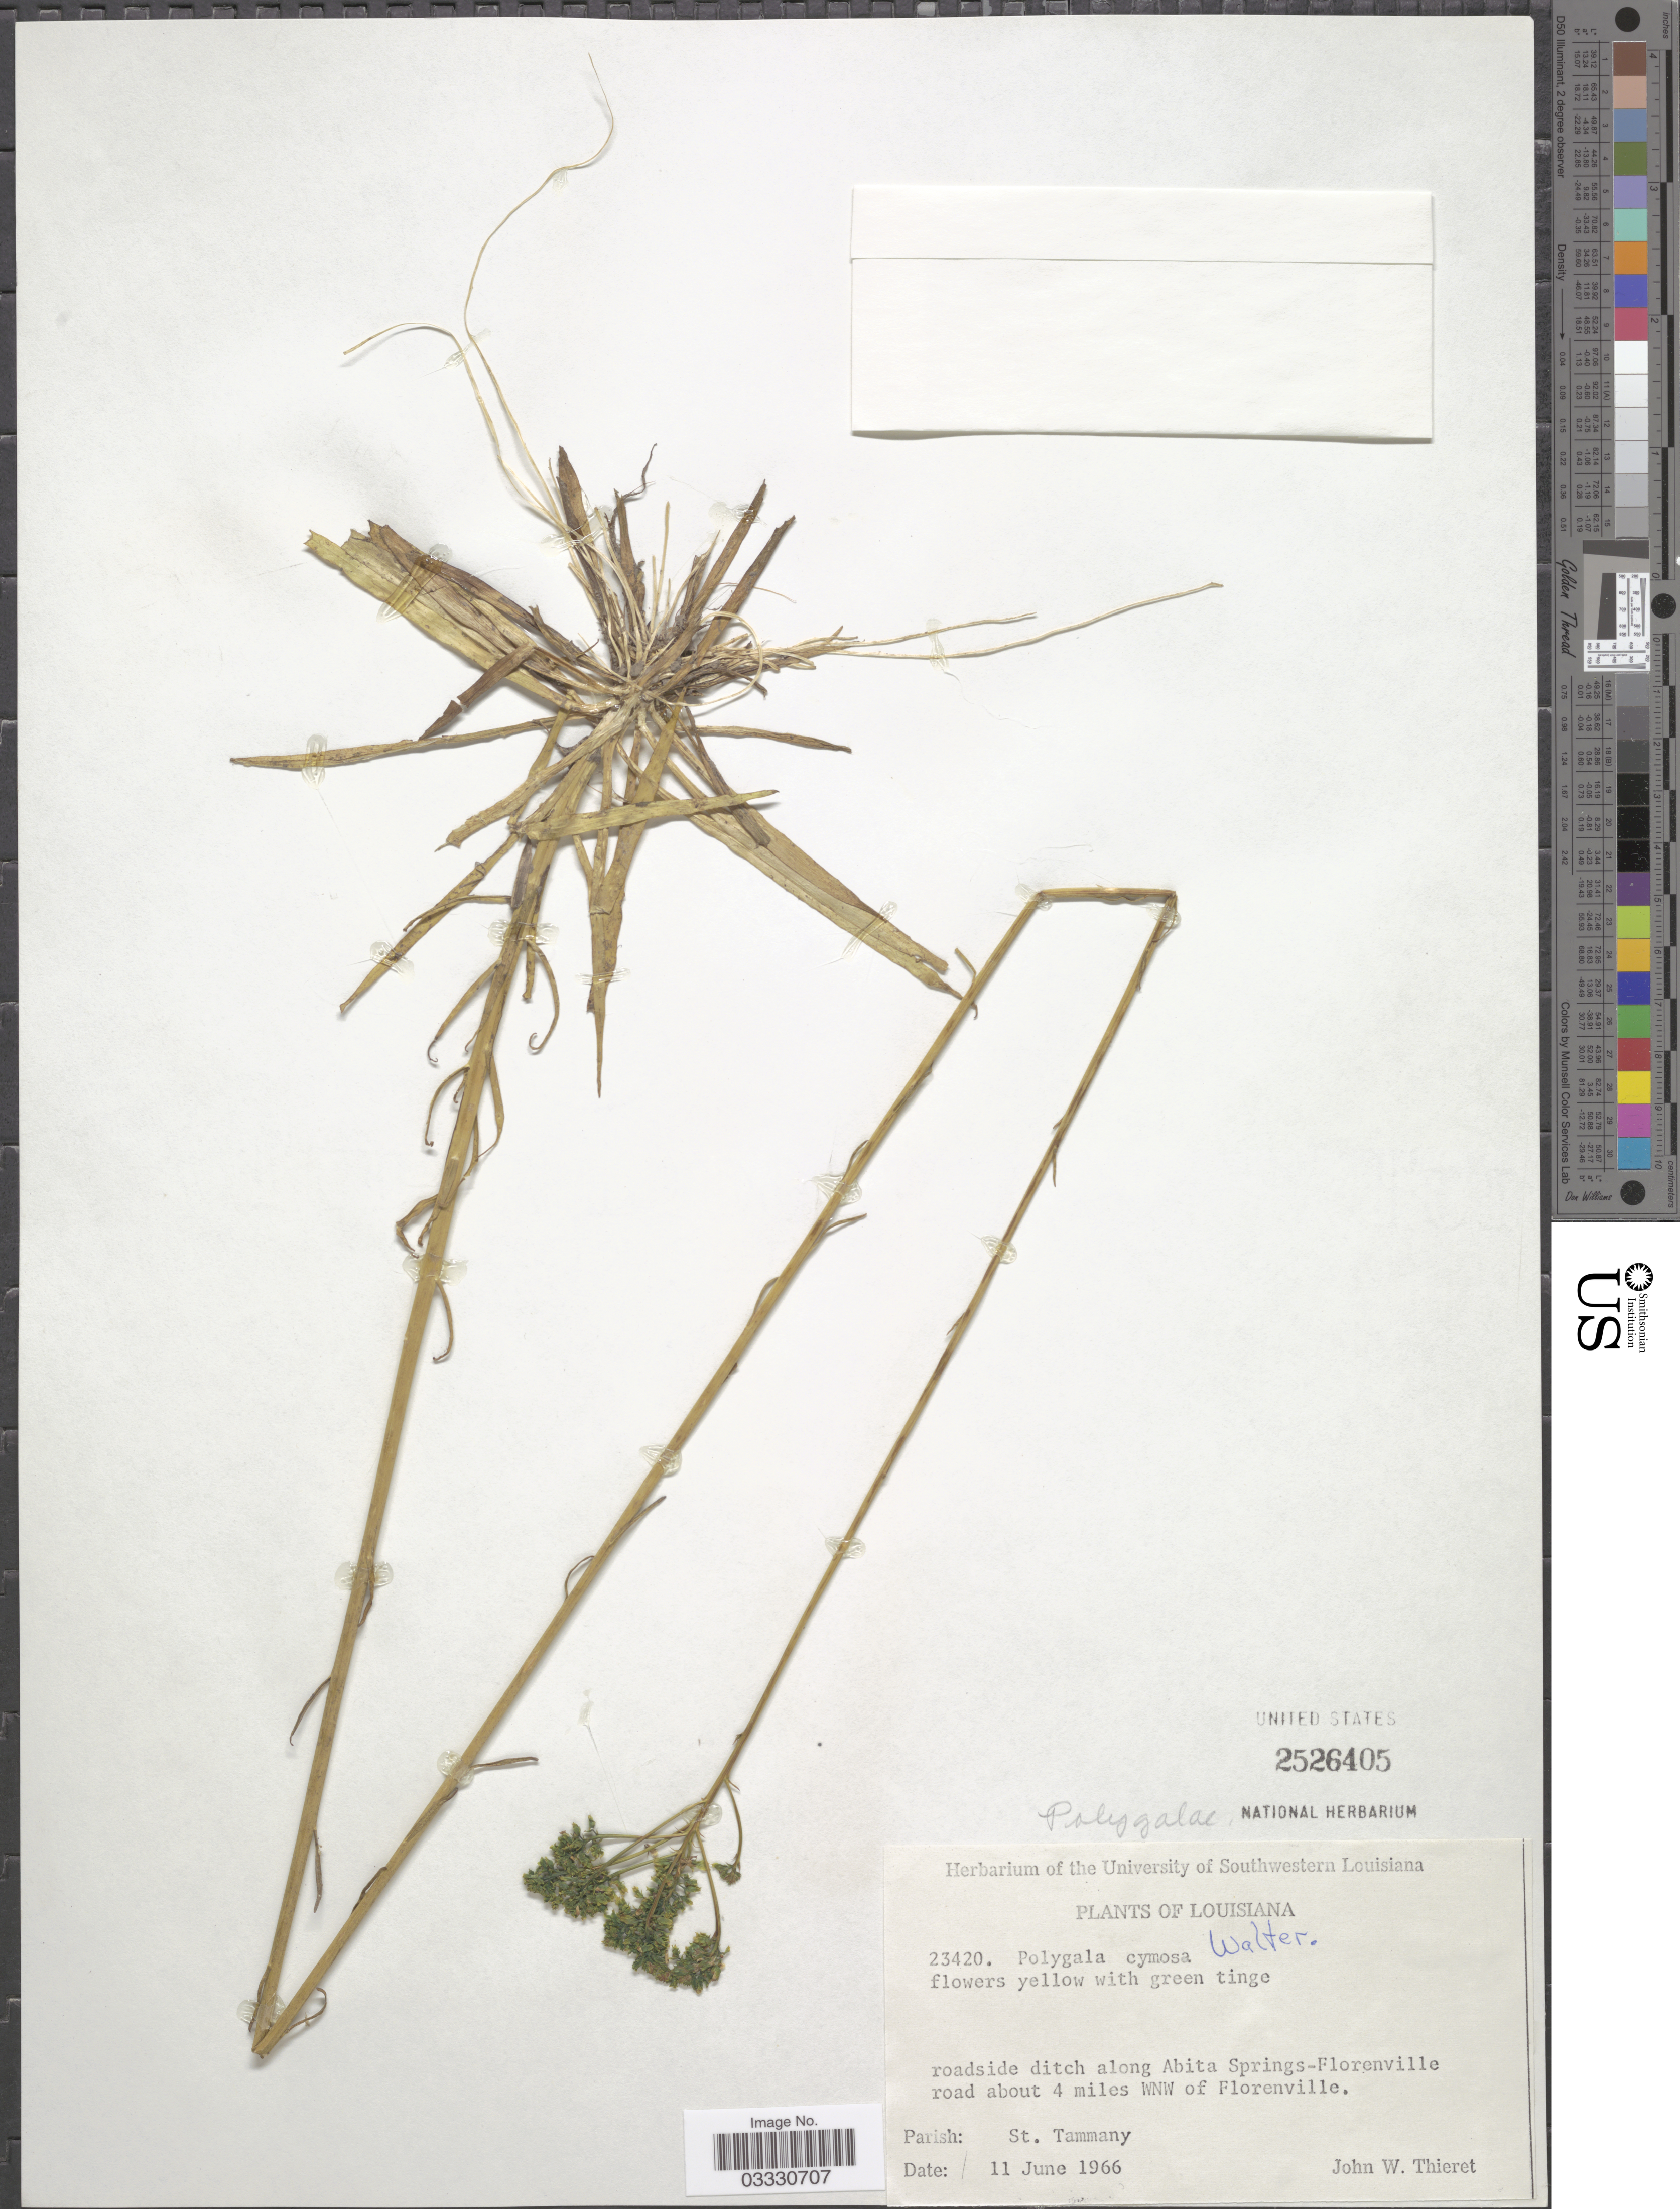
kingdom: Plantae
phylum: Tracheophyta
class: Magnoliopsida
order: Fabales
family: Polygalaceae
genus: Polygala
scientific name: Polygala cymosa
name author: Walter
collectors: J. W. Thieret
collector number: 23420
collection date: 1966-06-11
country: United States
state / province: Louisiana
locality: Roadside ditch along Abita Springs-Florenville road about 4 miles WNW of Florenville. Parish: St. Tammany.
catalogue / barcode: US 2526405